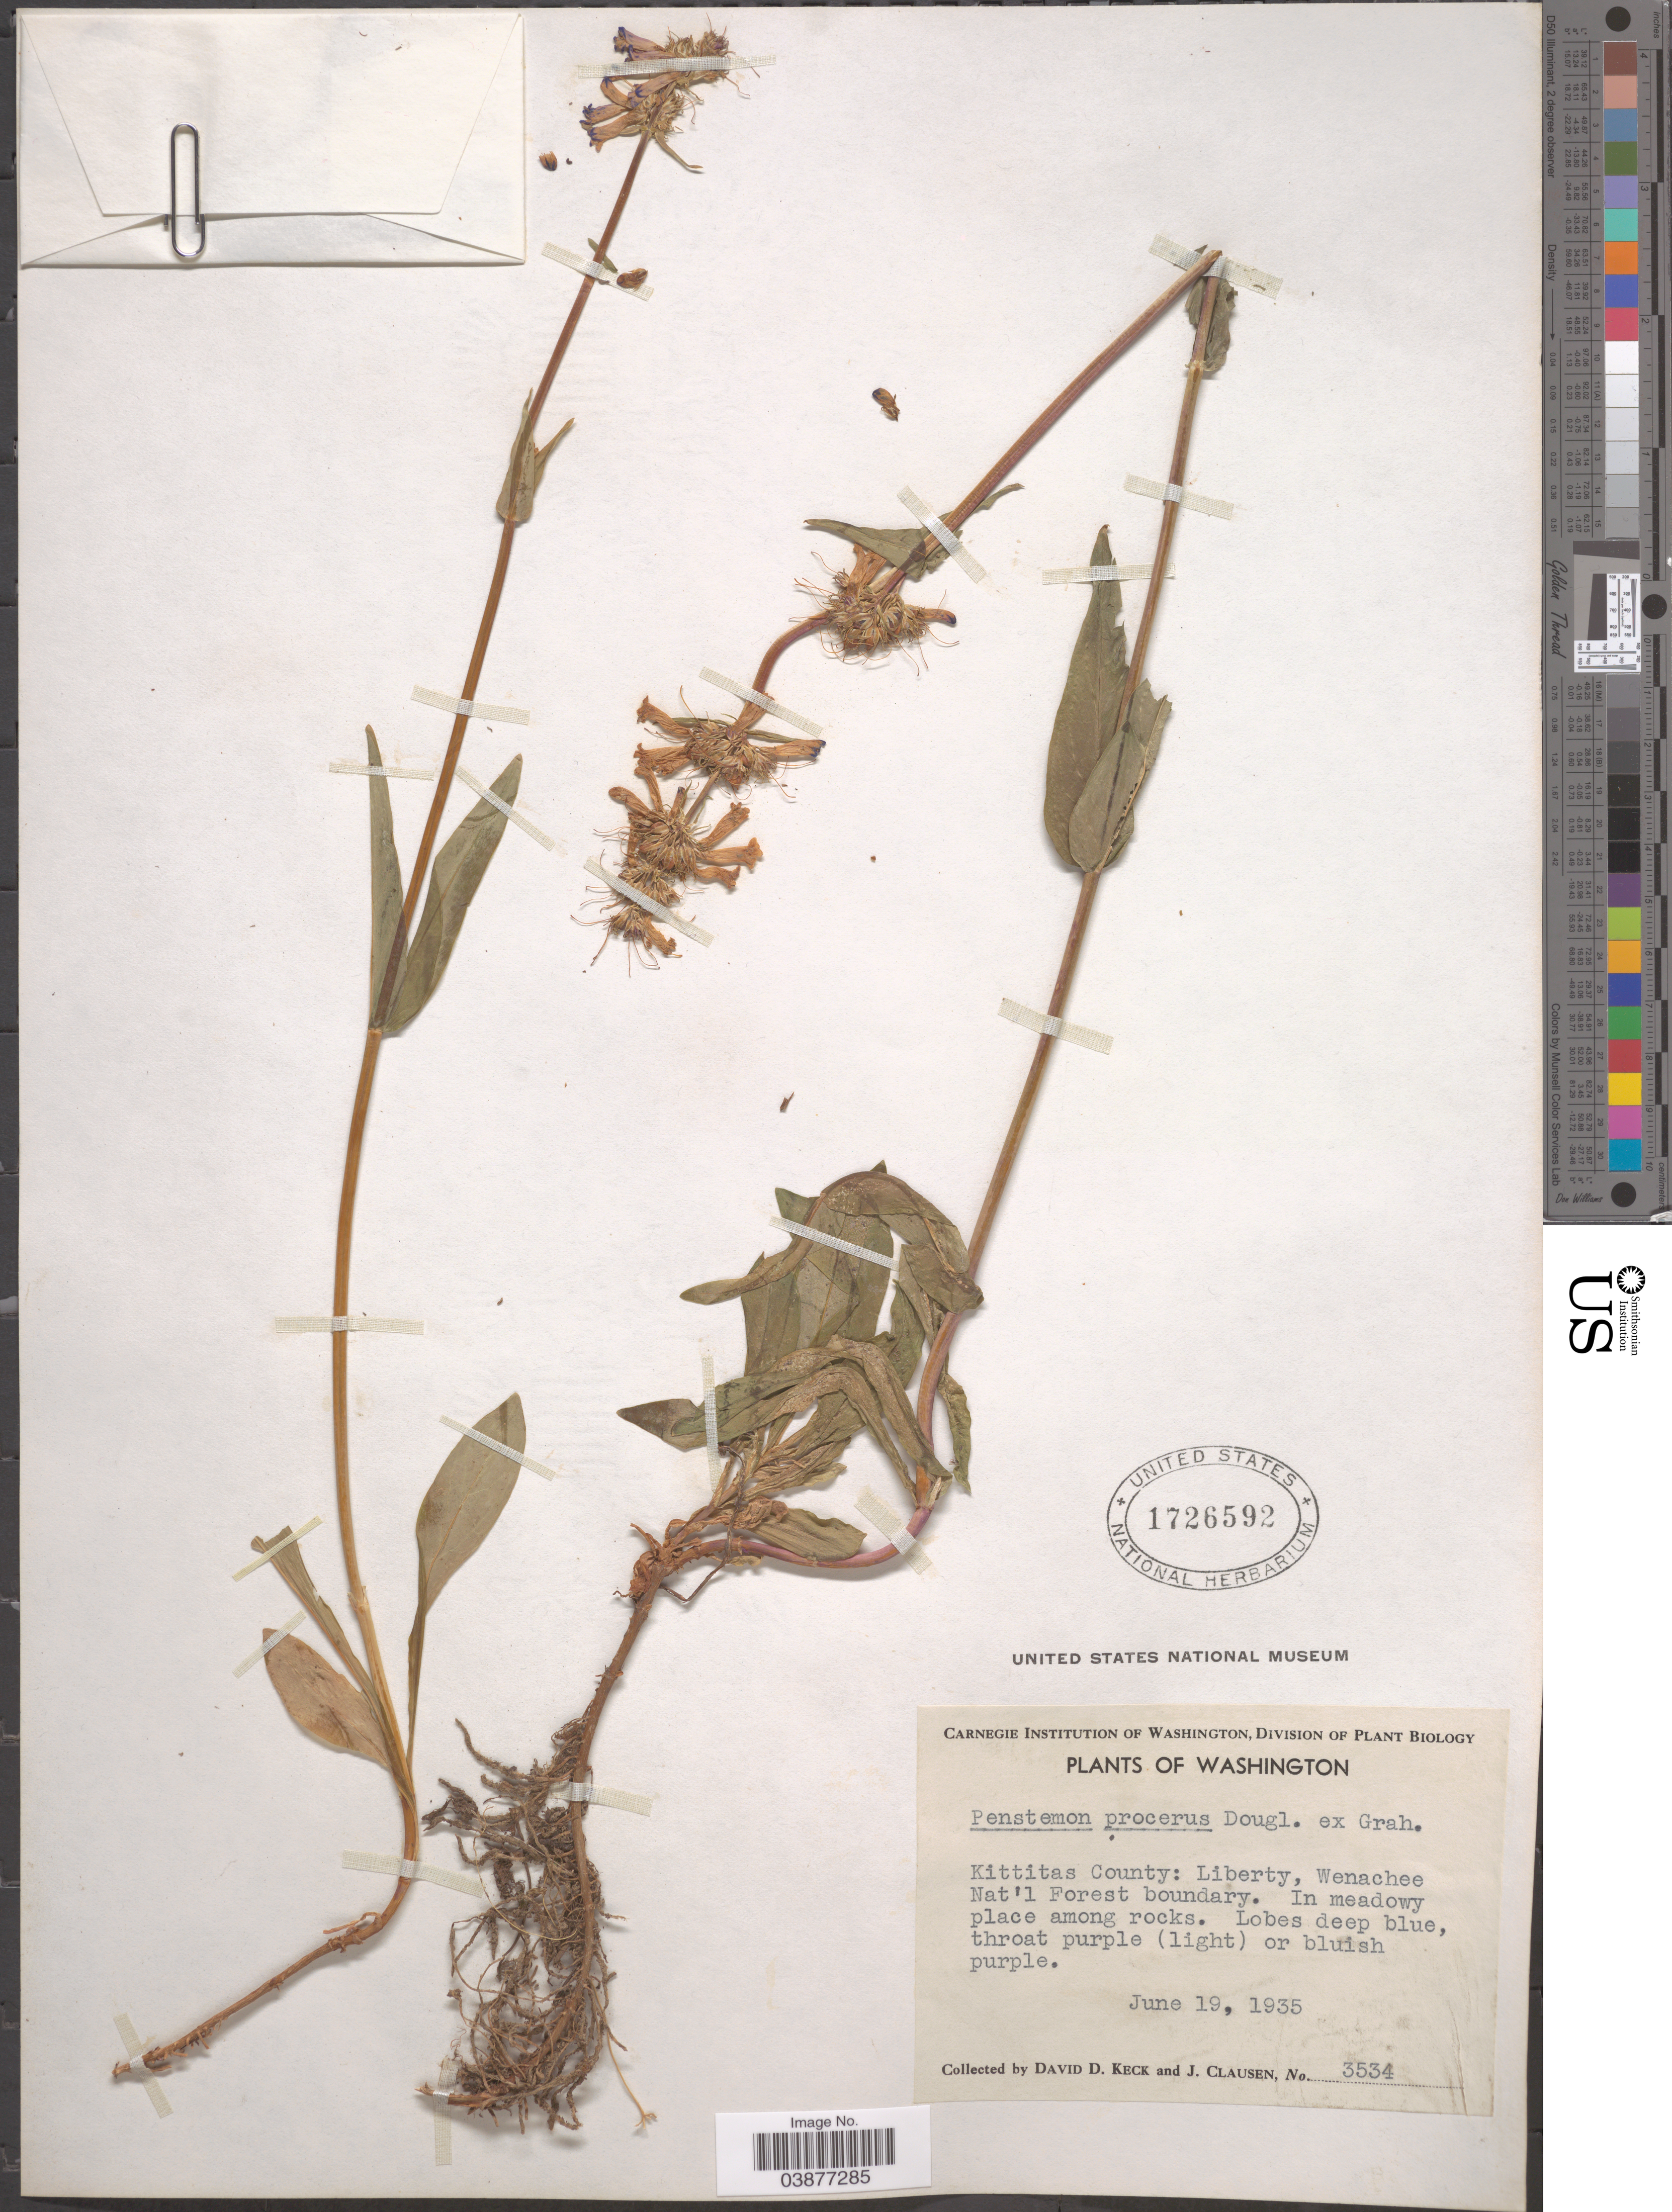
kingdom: Plantae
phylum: Tracheophyta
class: Magnoliopsida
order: Lamiales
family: Plantaginaceae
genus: Penstemon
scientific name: Penstemon procerus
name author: Douglas ex Graham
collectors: D. D. Keck & J. Clausen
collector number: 3534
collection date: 1935-06-19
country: United States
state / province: Washington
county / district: Kittitas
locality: Kittitas County: Liberty, Wenachee Nat'l Forest boundary.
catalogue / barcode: US 1726592